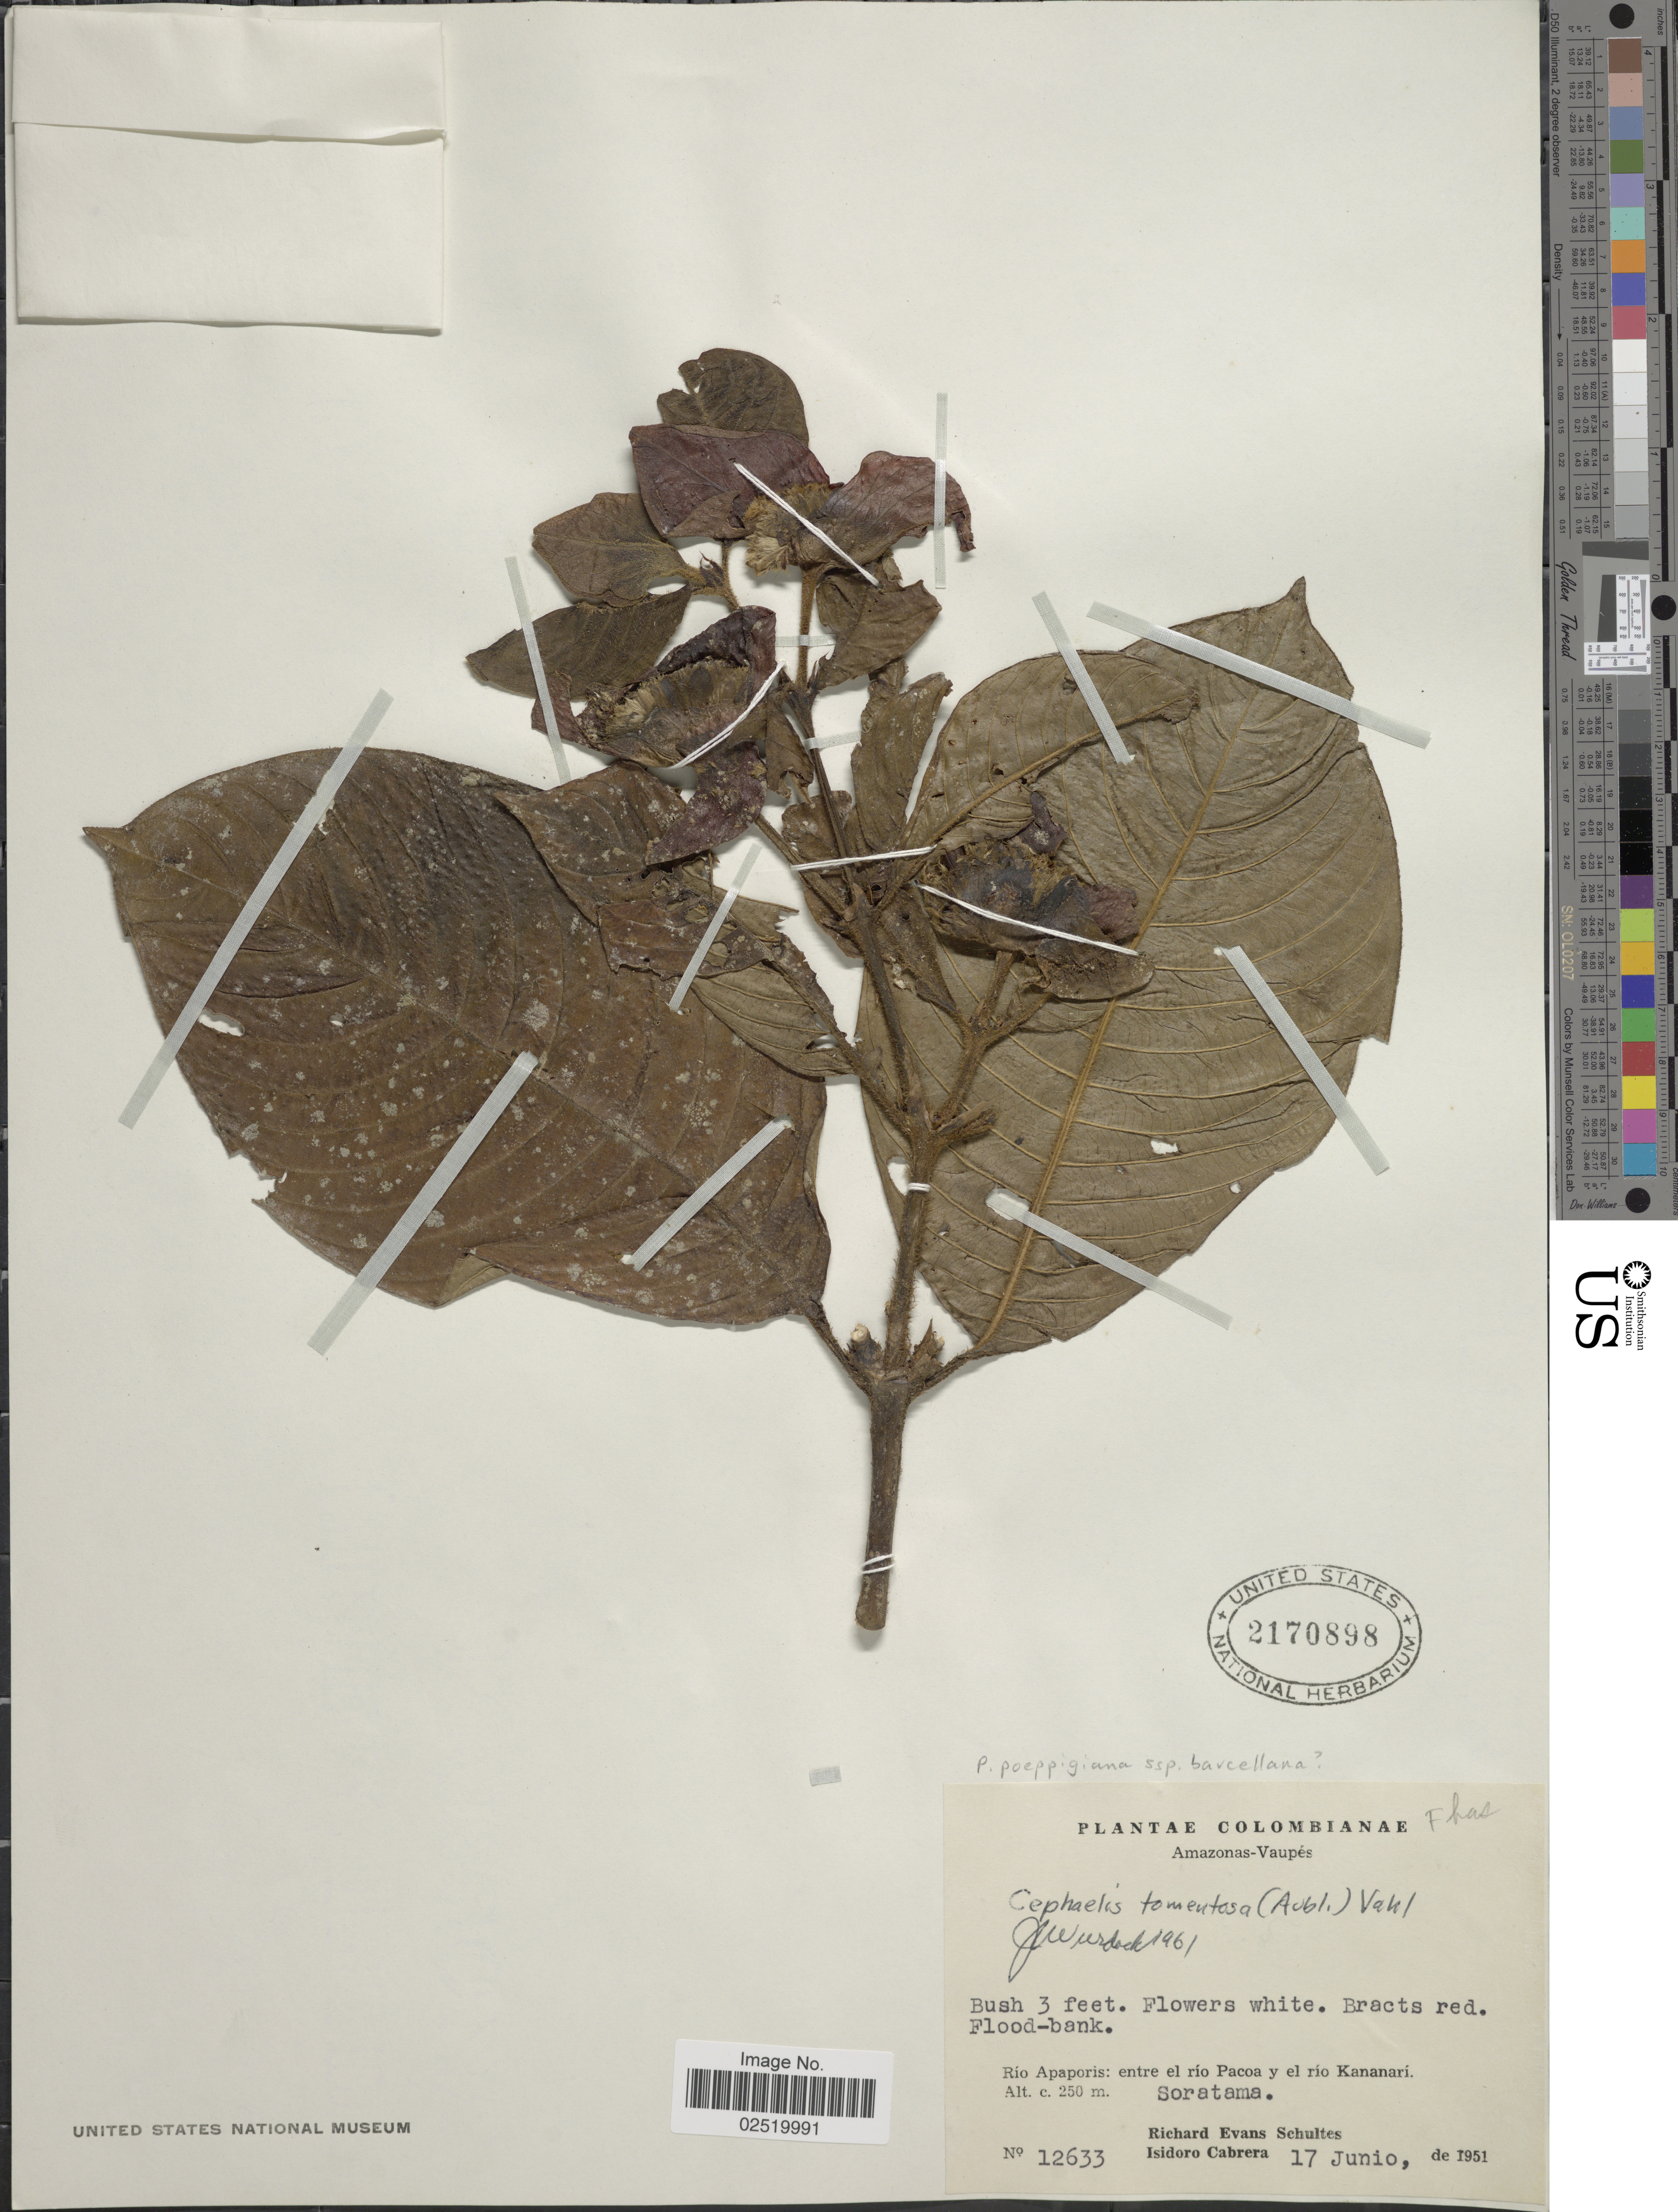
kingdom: Plantae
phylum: Tracheophyta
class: Magnoliopsida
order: Gentianales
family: Rubiaceae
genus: Psychotria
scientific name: Psychotria poeppigiana subsp. barcellana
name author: (Müll. Arg.) Steyerm.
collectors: R. E. Schultes & I. Cabrera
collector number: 12633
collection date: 1951-06-17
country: Colombia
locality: Amazonas-Vaupes, Rio Apaporis: entre el rio Pacoa y el rio Kananari, Soratama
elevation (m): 250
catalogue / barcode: US 2170898